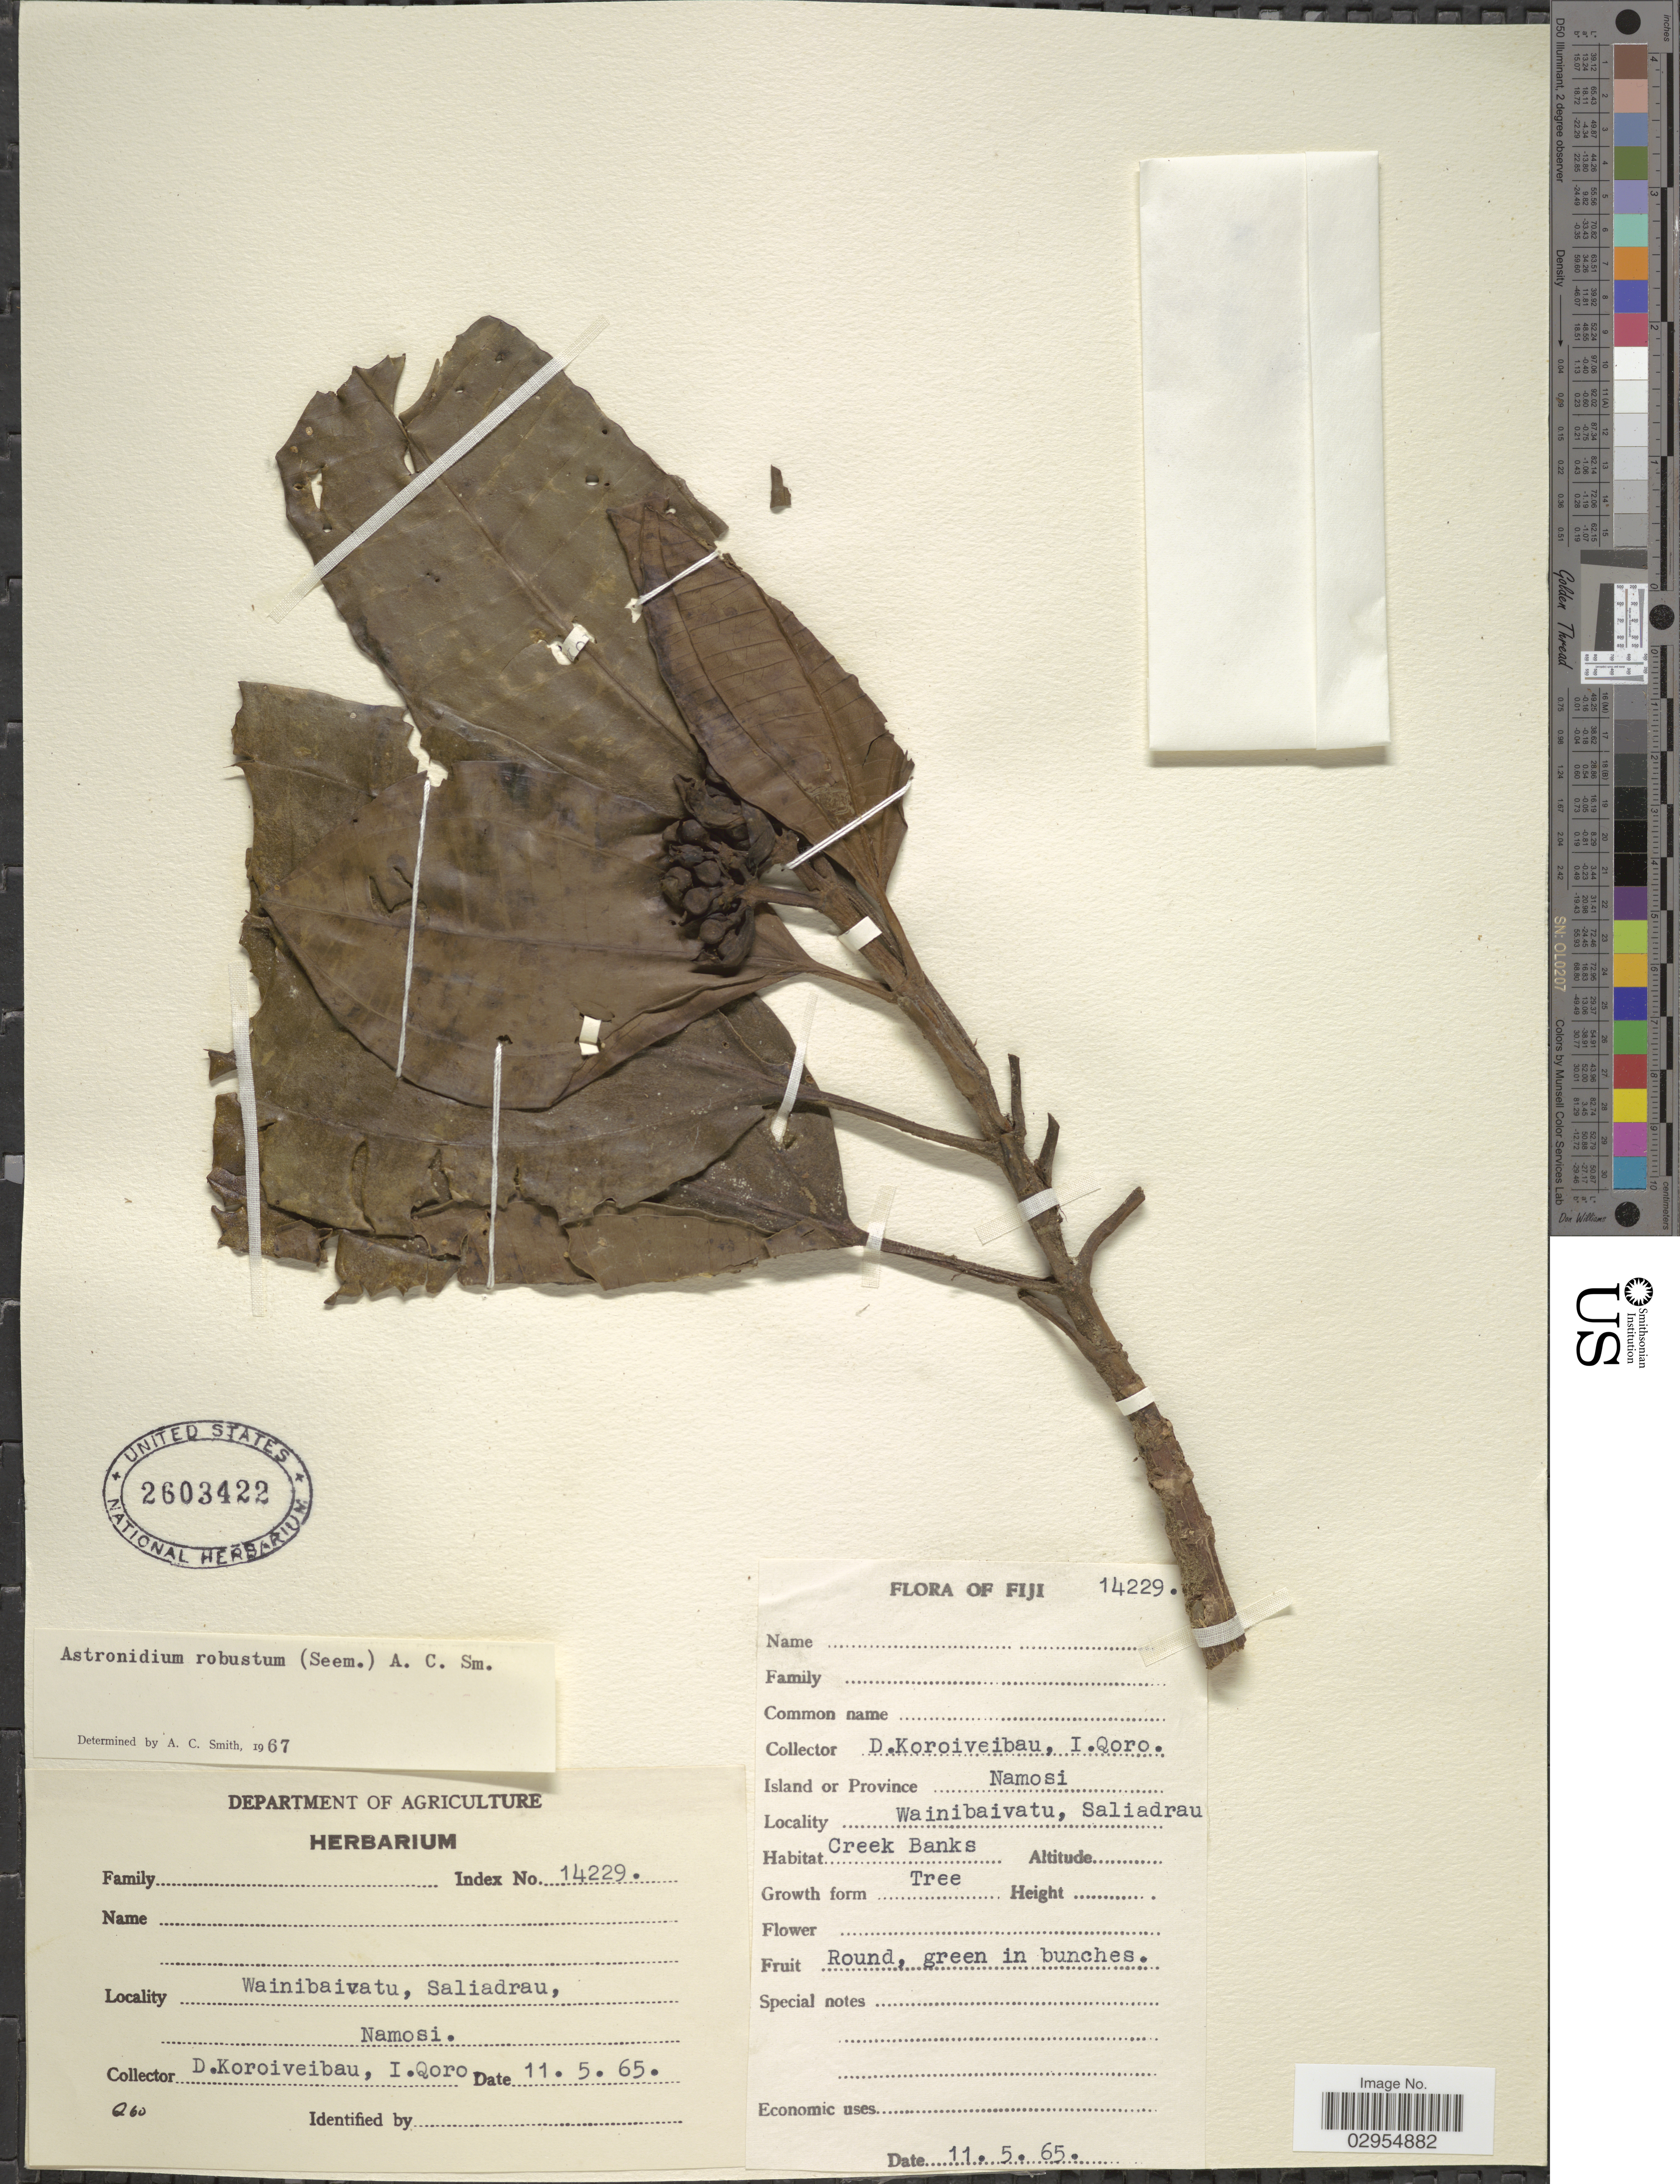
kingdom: Plantae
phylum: Tracheophyta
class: Magnoliopsida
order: Myrtales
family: Melastomataceae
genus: Astronidium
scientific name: Astronidium robustum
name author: (Seem.) A.C. Sm.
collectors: D. Koroiveibau & I. Qoro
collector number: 14229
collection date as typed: Transcribed d/m/y: 11/5/65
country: Fiji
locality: Wainibaivatu, Saliadrau, Namosi.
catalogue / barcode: US 2603422